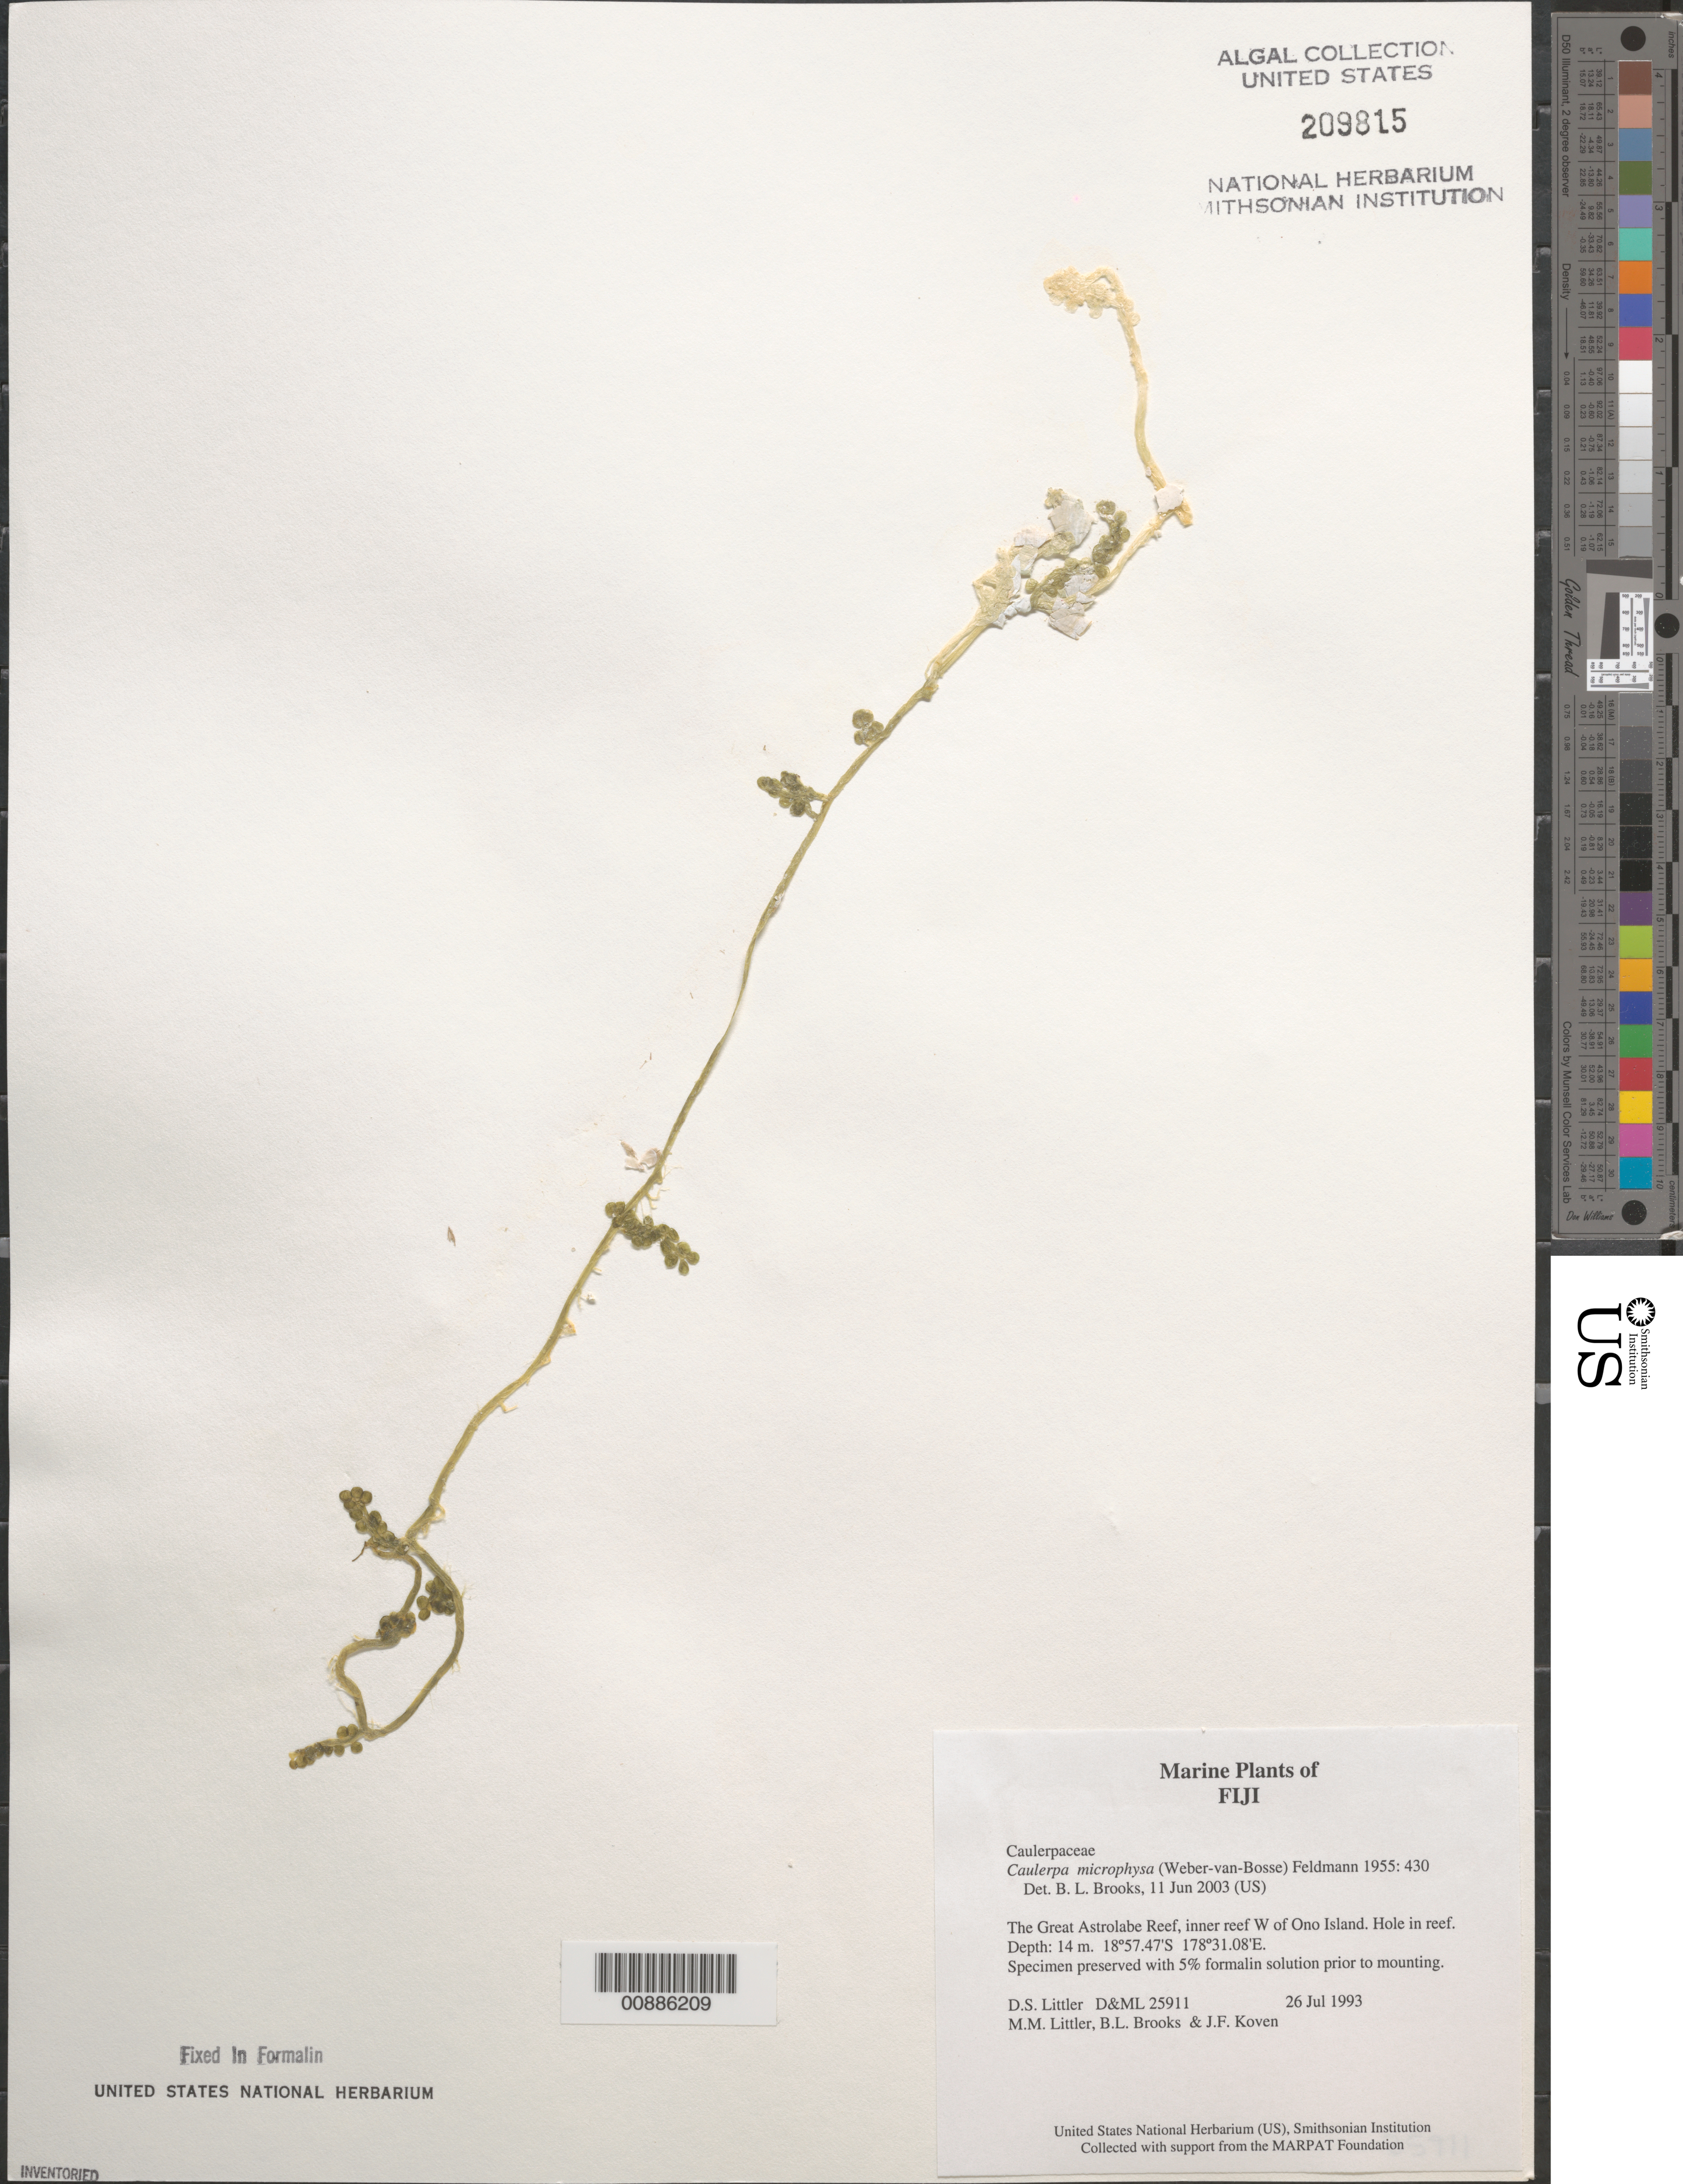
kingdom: Plantae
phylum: Chlorophyta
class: Ulvophyceae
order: Bryopsidales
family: Caulerpaceae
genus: Caulerpa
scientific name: Caulerpa microphysa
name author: (Weber Bosse) Feldmann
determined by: Brooks, B. L., (BOT), Smithsonian Institution - National Museum of Natural History (UNITED STATES)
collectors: D. S. Littler, M. M. Littler, B. Brooks & J. Koven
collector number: D&ML 25911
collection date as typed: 26 Jul 1993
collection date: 1993-07-26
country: Fiji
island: Ono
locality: Great Astrolabe Reef, inner reef west of island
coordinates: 18 57.47'S, 178 31.08'E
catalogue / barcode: US 209815